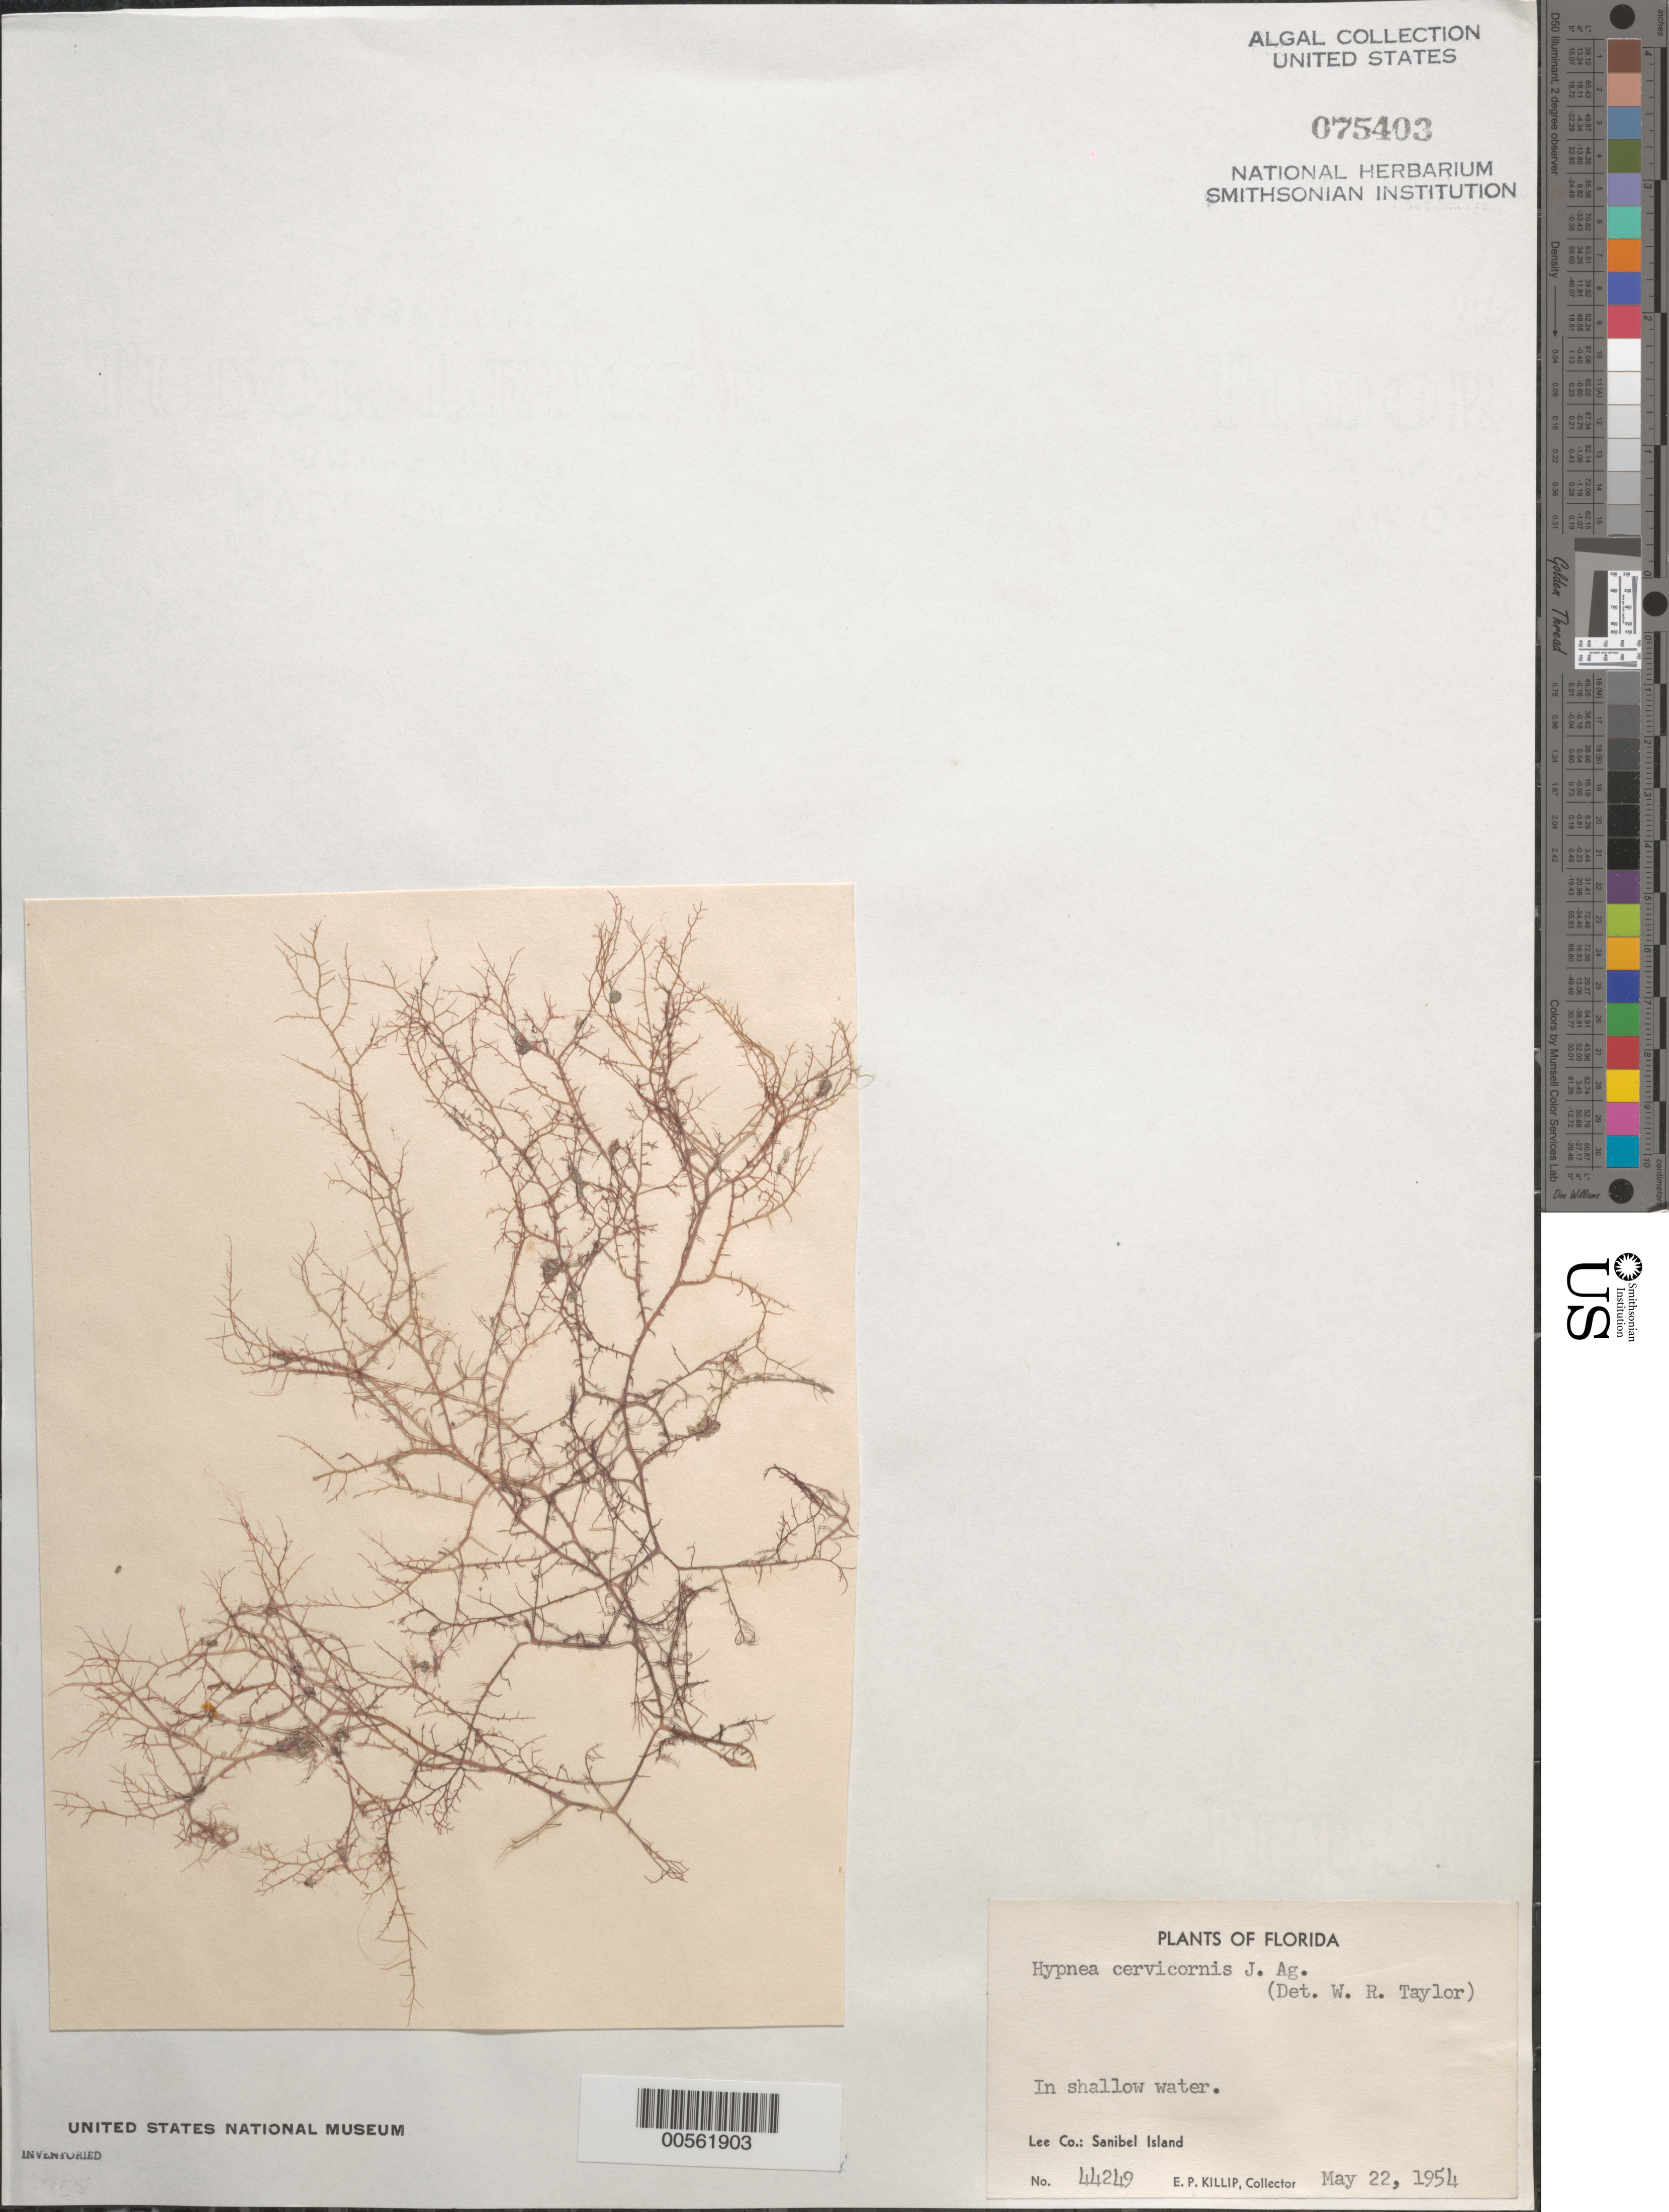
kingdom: Plantae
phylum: Rhodophyta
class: Florideophyceae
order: Gigartinales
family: Cystocloniaceae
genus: Hypnea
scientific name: Hypnea cervicornis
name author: J. Agardh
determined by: Taylor, William R.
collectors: E. P. Killip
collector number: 44249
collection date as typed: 22 May 1954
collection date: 1954-05-22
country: United States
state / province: Florida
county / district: Lee County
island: Sanibel Island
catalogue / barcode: US 75403